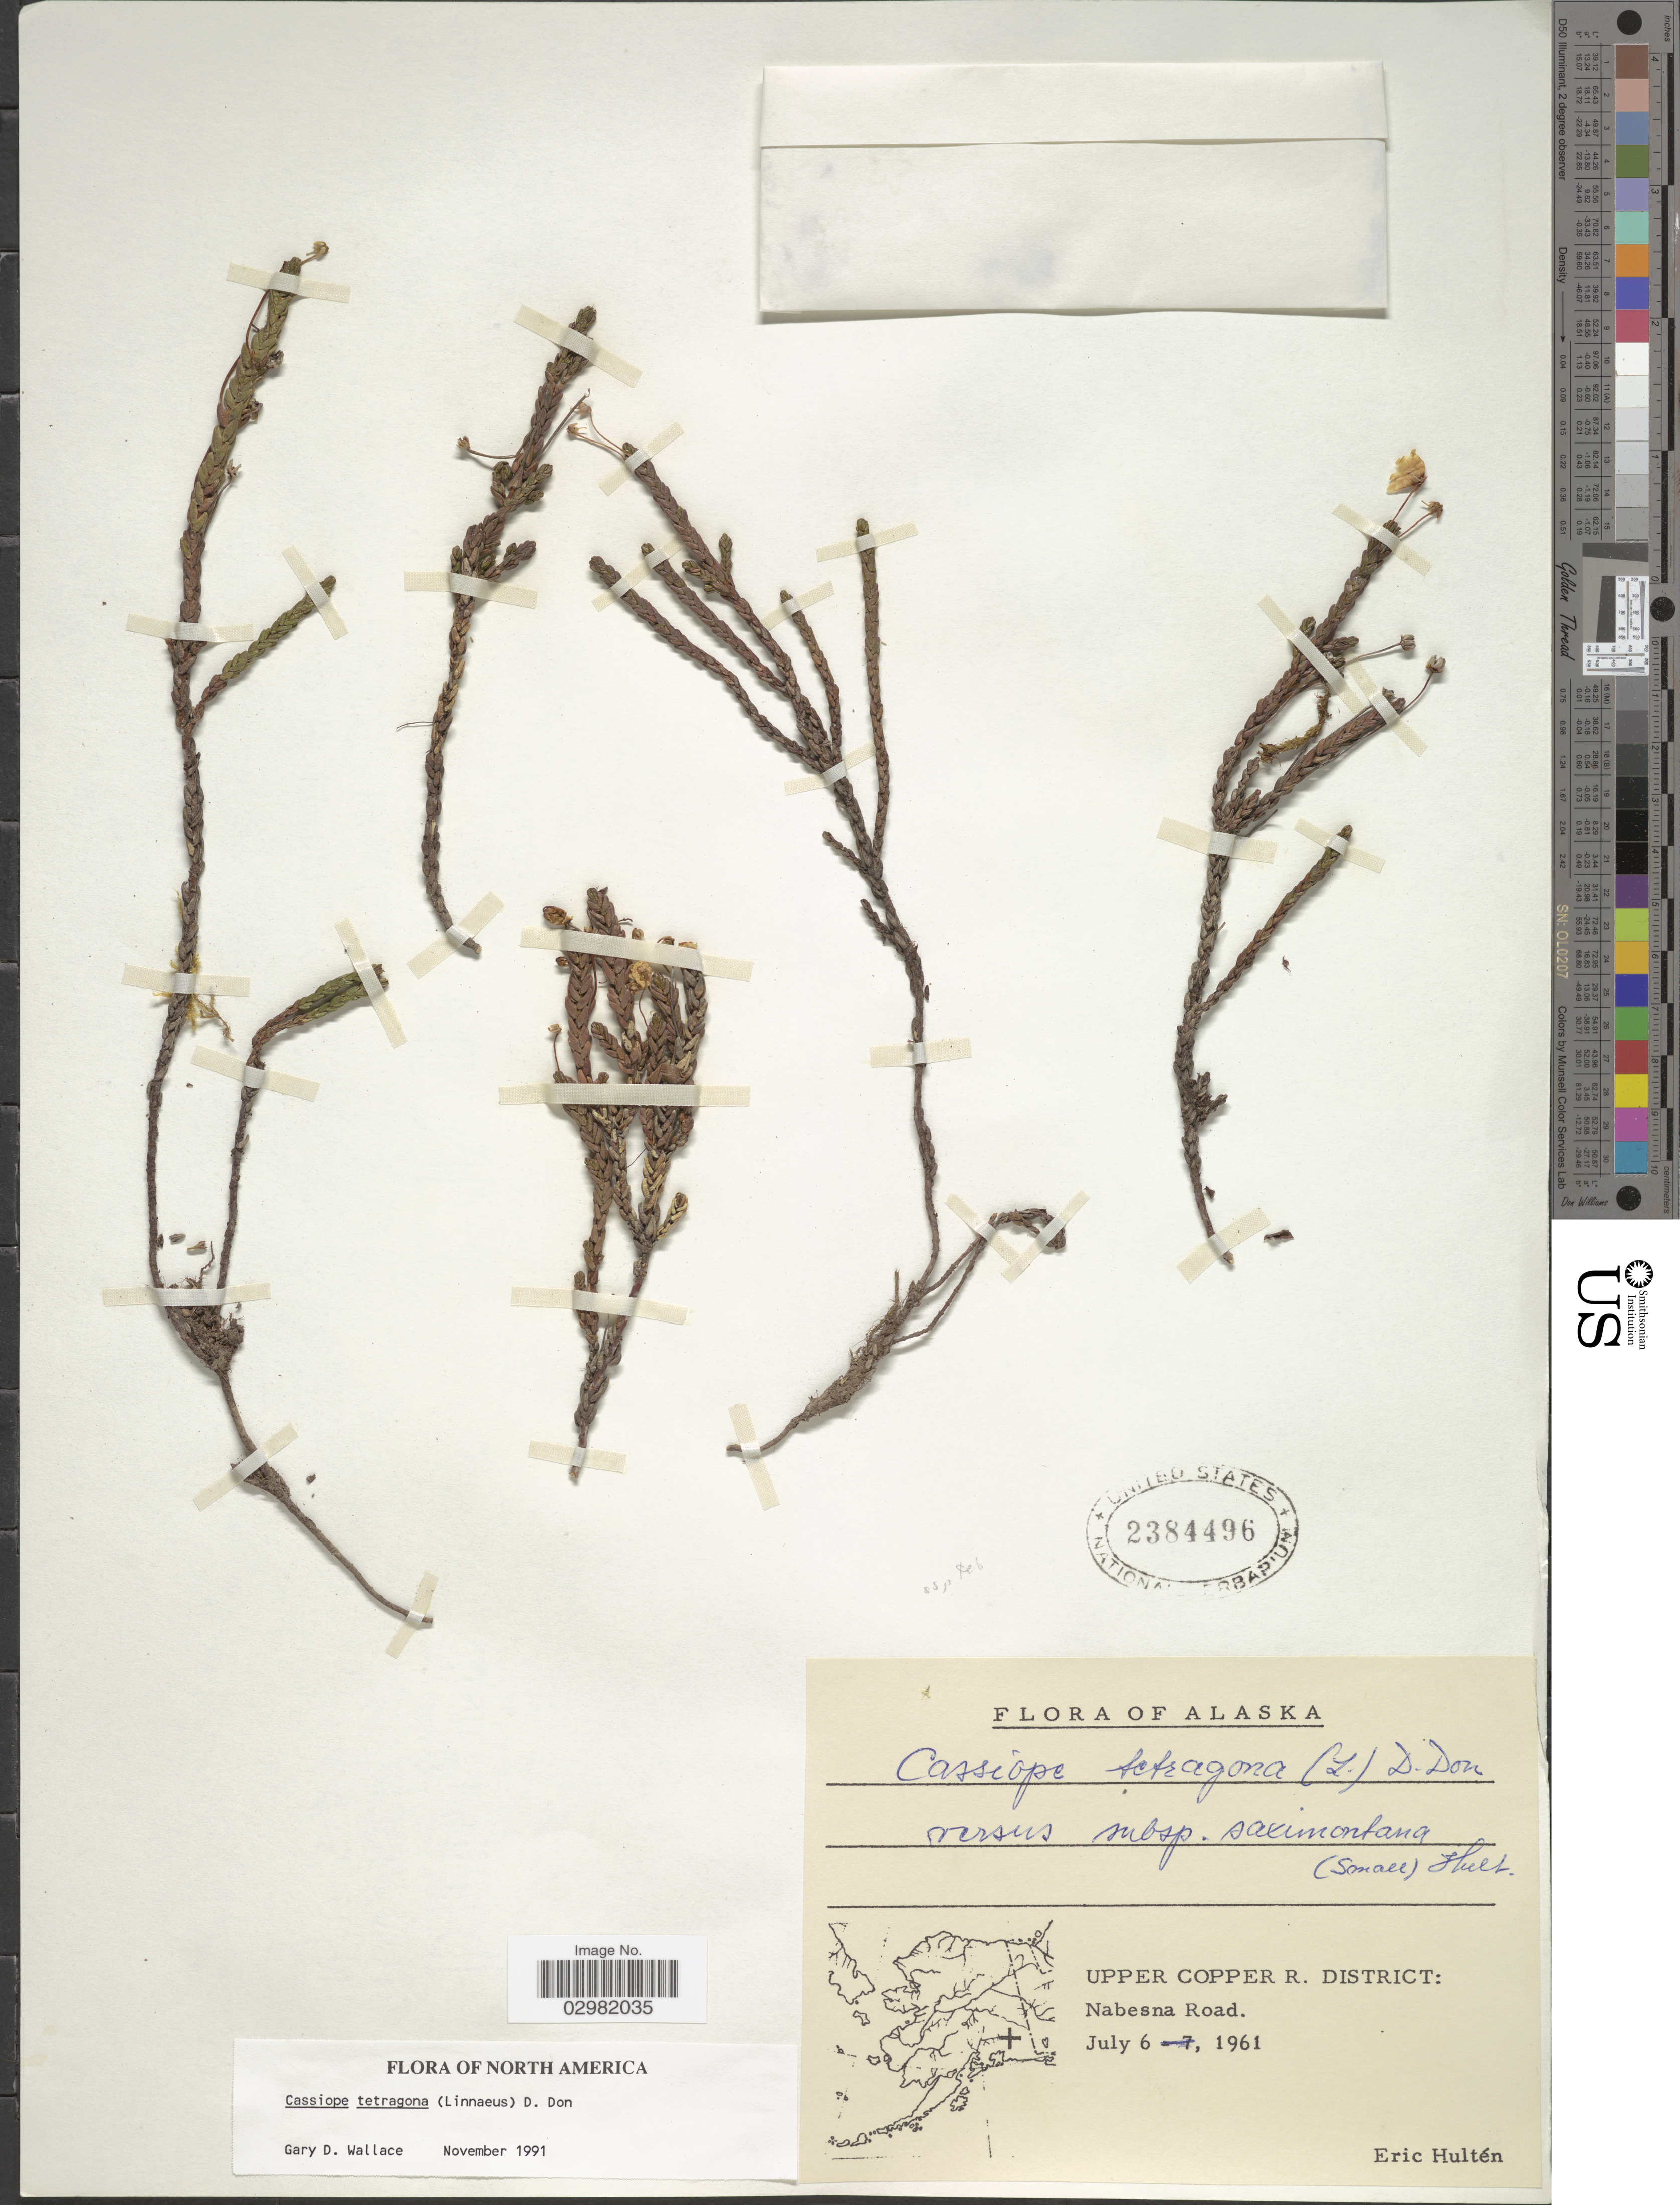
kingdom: Plantae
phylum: Tracheophyta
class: Magnoliopsida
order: Ericales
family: Ericaceae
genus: Cassiope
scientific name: Cassiope tetragona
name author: (L.) D. Don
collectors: E. G. Hultén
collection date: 1961-07-06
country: United States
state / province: Alaska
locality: Upper Copper R. District: Nebesna Road.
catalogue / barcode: US 2384496